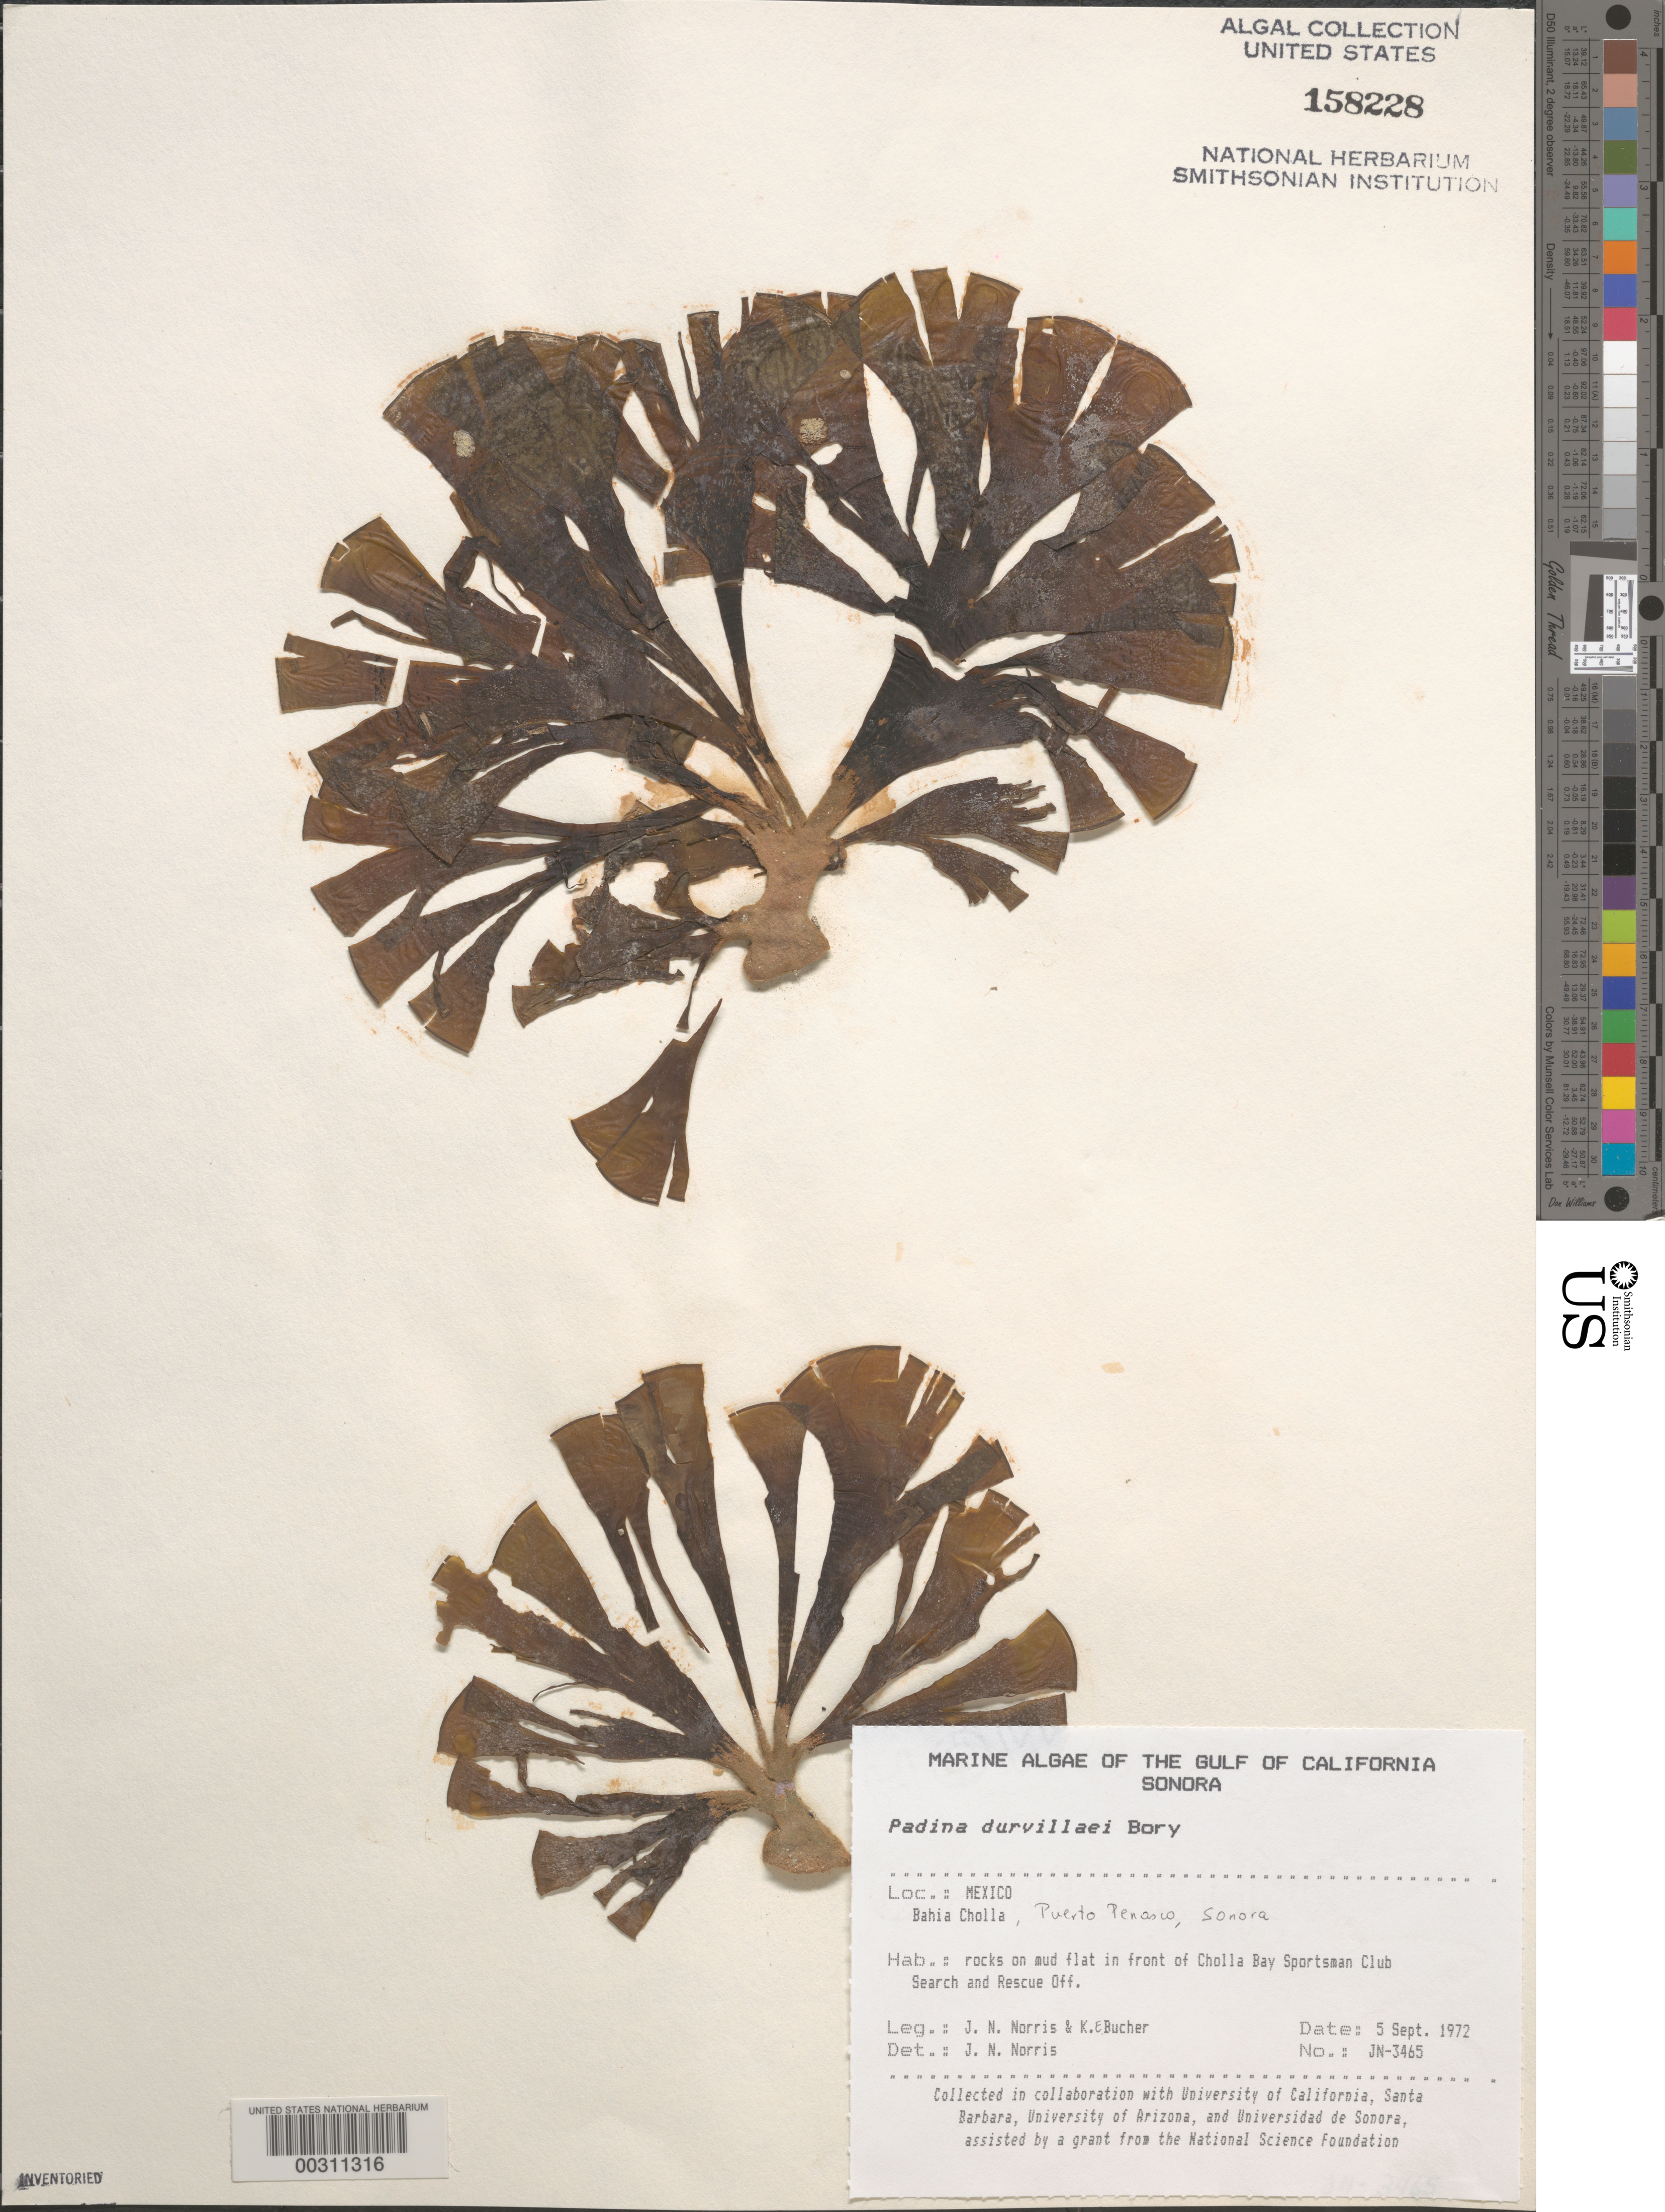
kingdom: Chromista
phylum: Ochrophyta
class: Phaeophyceae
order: Dictyotales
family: Dictyotaceae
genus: Padina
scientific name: Padina durvillaei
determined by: Norris, James N.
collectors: J. N. Norris & K. E. Bucher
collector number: JN-3465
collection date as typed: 05 Sep 1972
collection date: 1972-09-05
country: Mexico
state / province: Sonora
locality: Bahia Cholla, Puerto Penasco, Cholla Bay Sportsman Club Search and Rescue Office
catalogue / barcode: US 158228